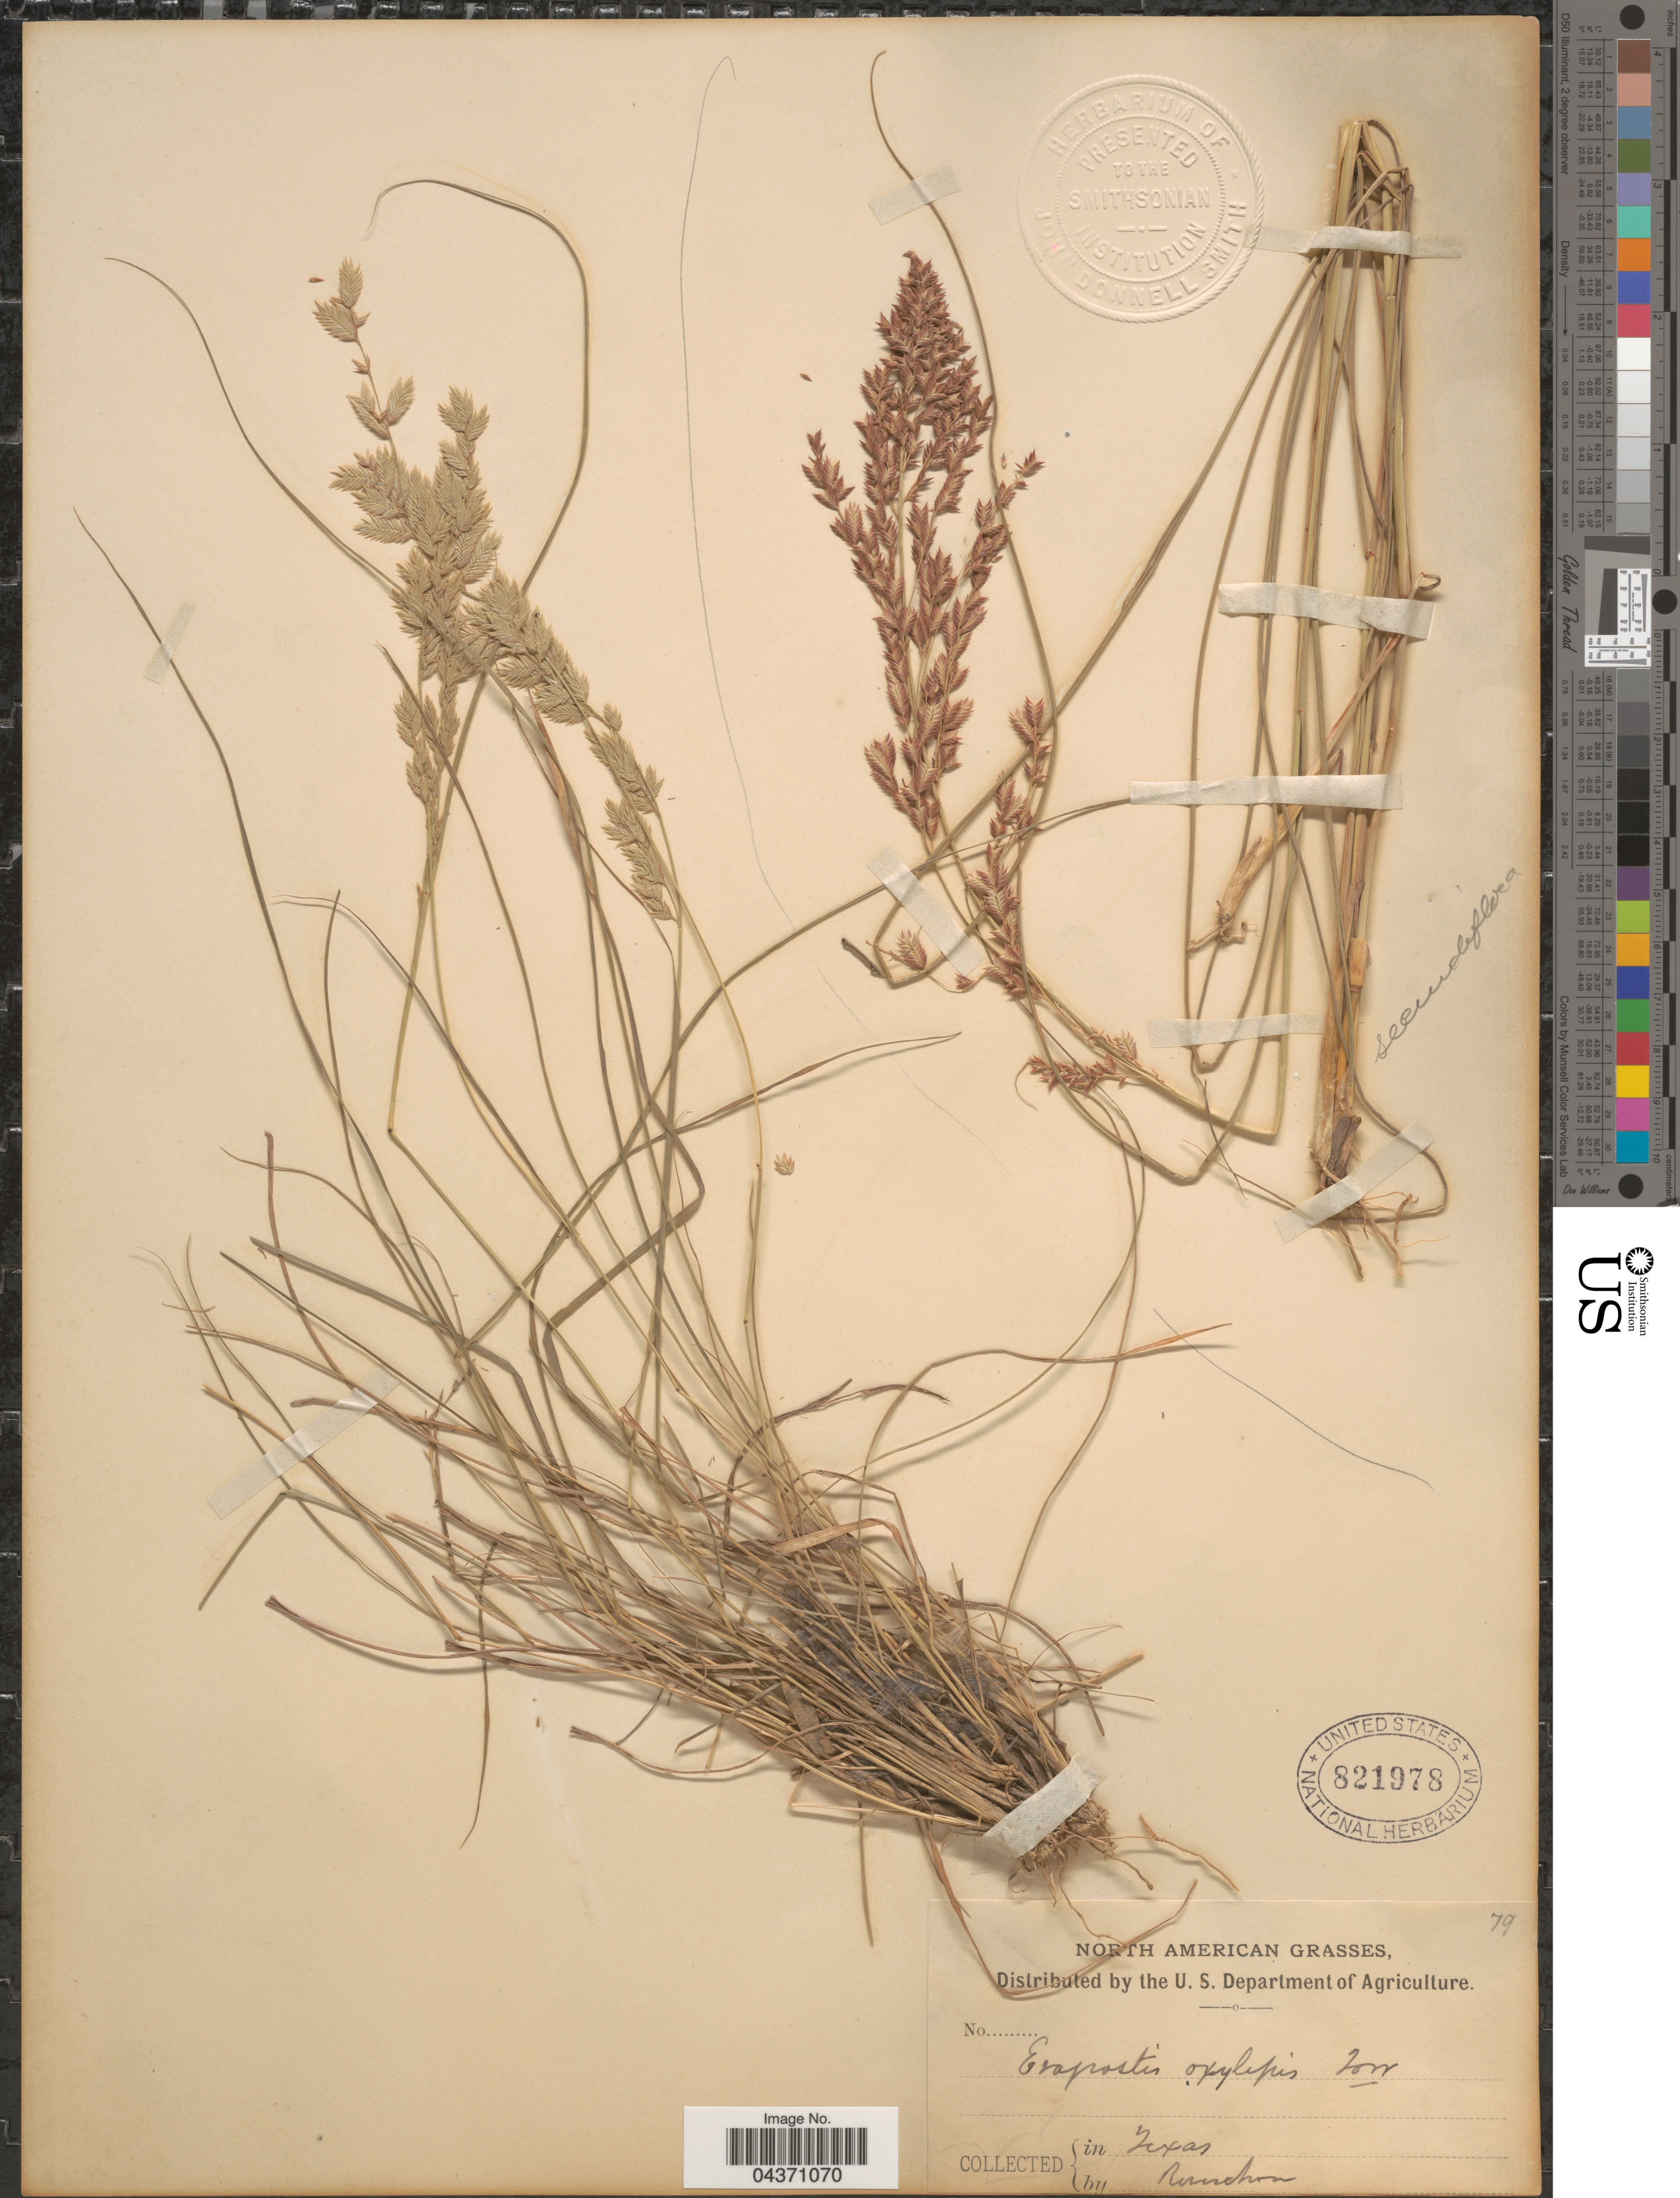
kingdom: Plantae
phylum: Tracheophyta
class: Liliopsida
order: Poales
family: Poaceae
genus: Eragrostis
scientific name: Eragrostis secundiflora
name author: J. Presl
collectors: -. Reverchon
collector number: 79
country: United States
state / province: Texas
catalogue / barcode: US 821978